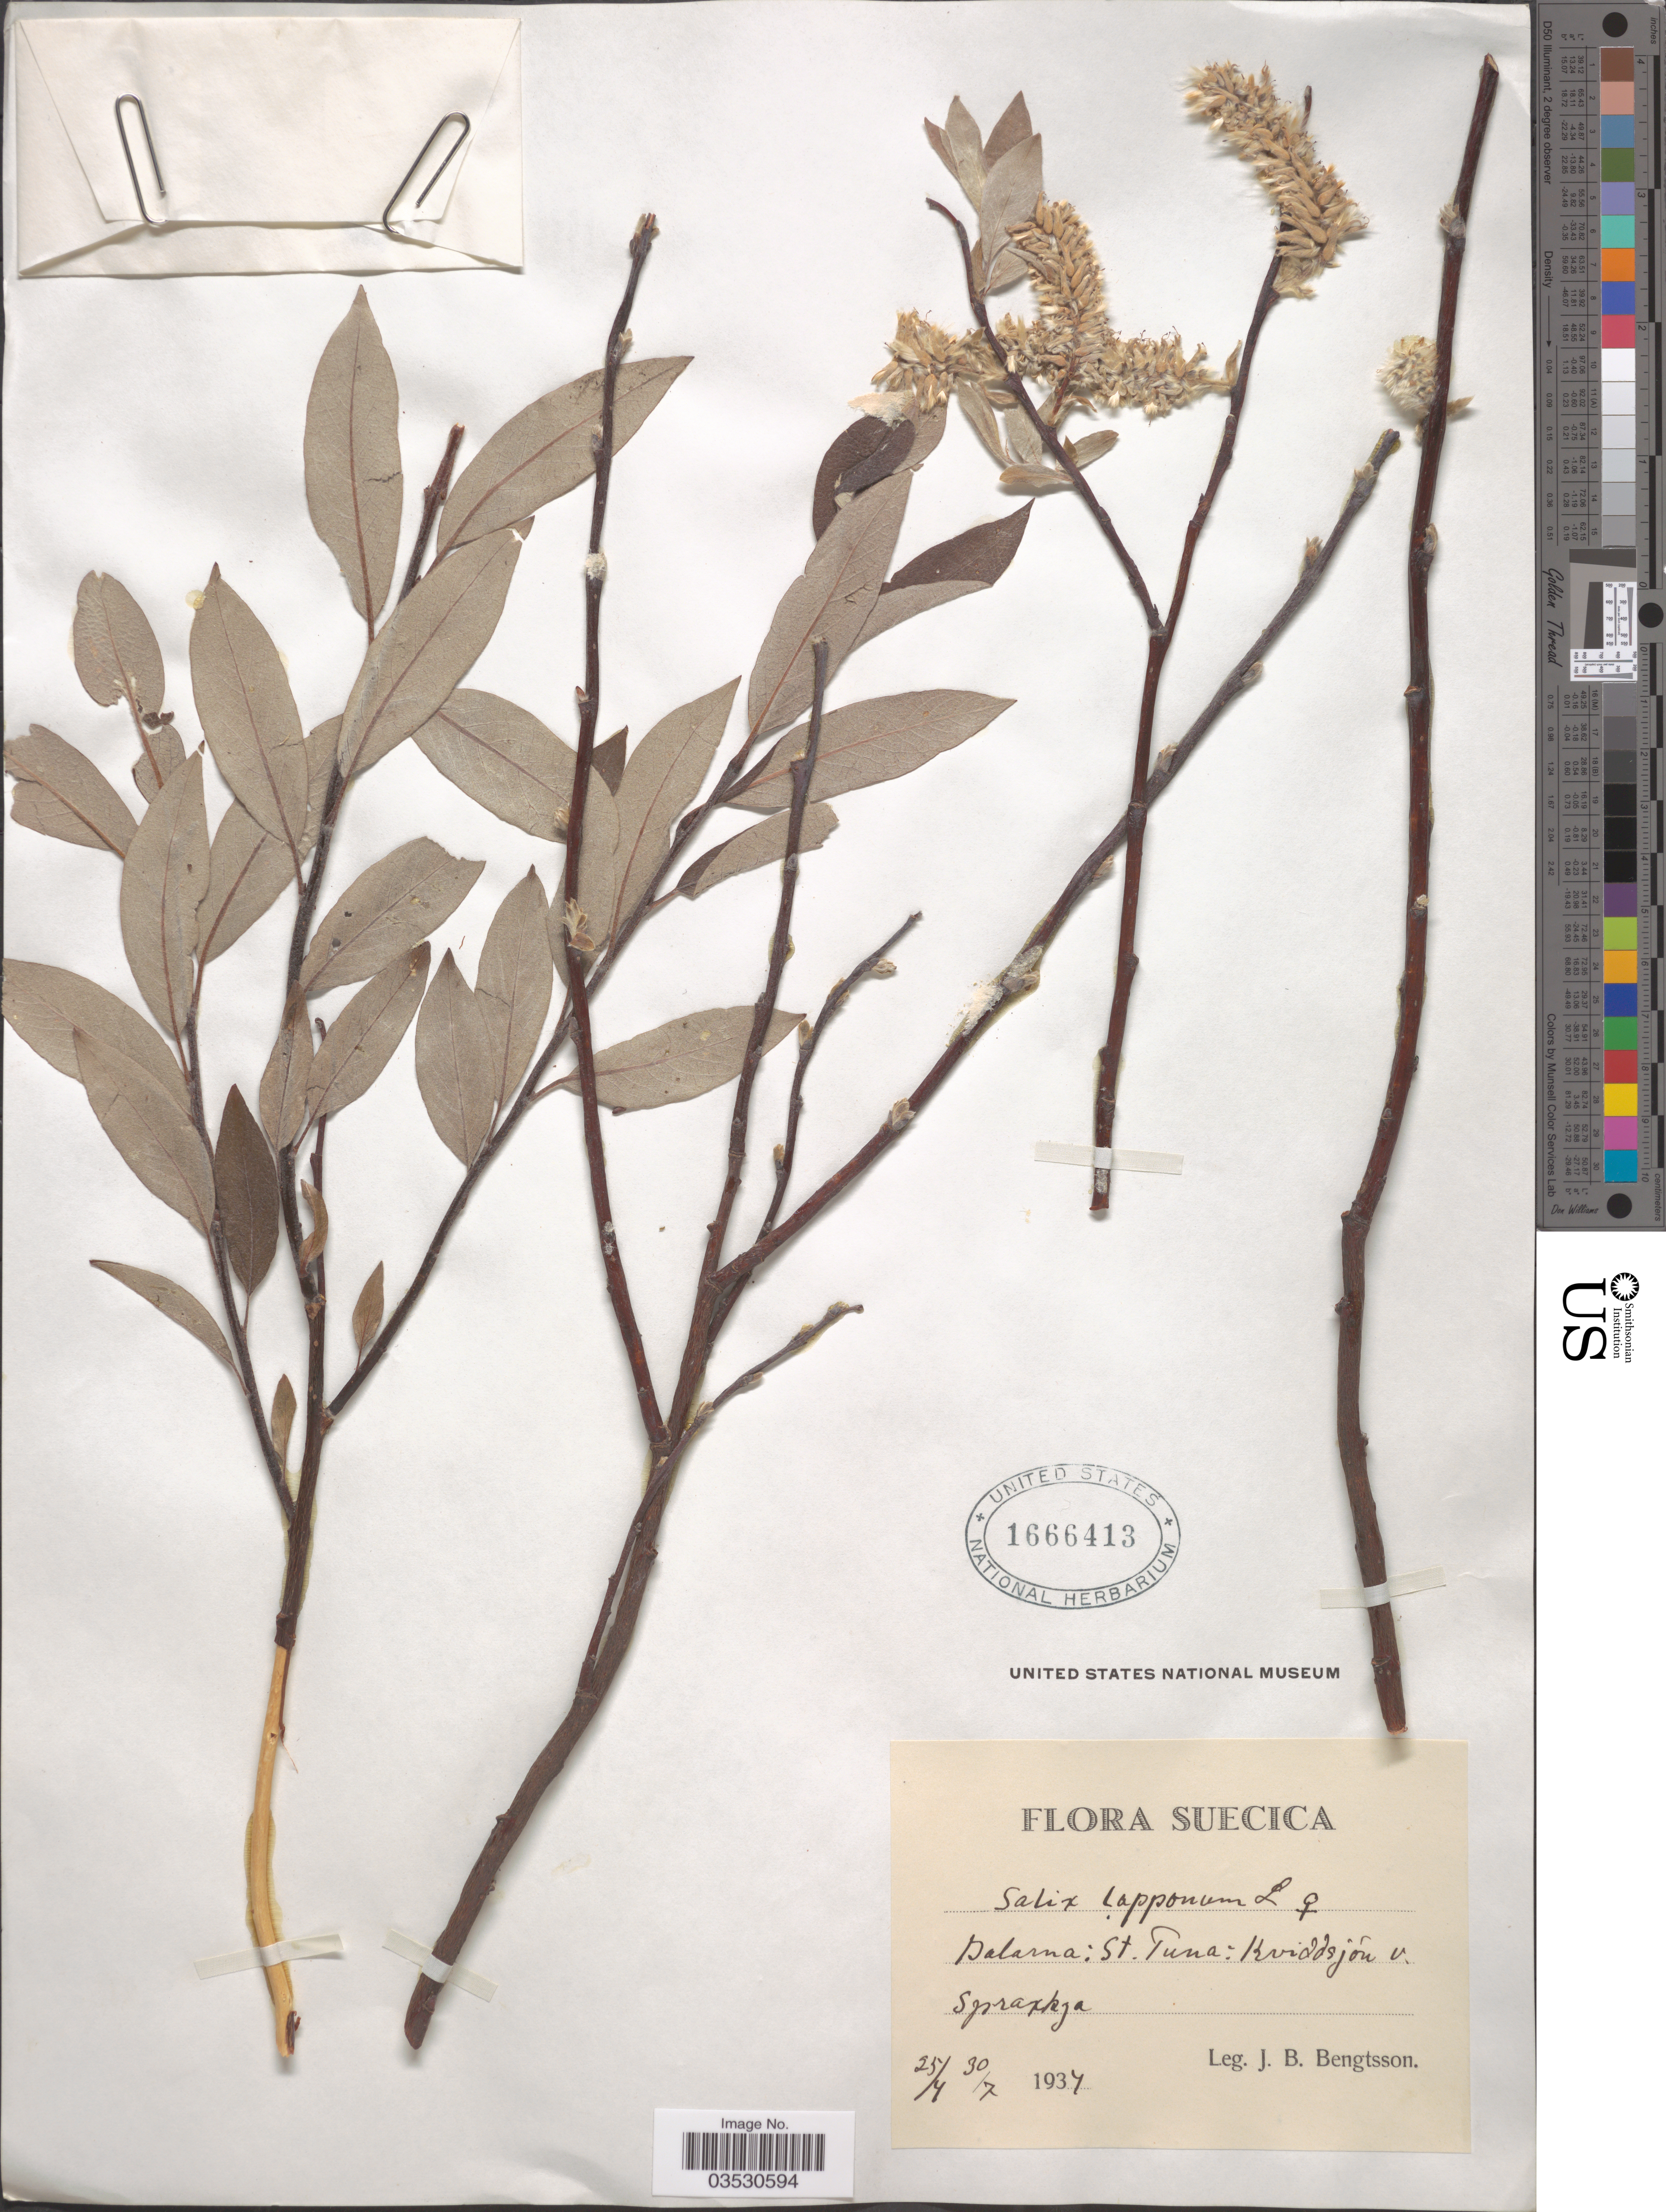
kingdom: Plantae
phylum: Tracheophyta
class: Magnoliopsida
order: Malpighiales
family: Salicaceae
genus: Salix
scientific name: Salix lapponum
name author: L.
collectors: J. Bengtsson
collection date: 1937-04-25/1937-07-30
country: Sweden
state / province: Dalarna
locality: Suecica. St. Tuna: Kviddsjon v. Spraxkja [interpreted].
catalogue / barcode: US 1666413